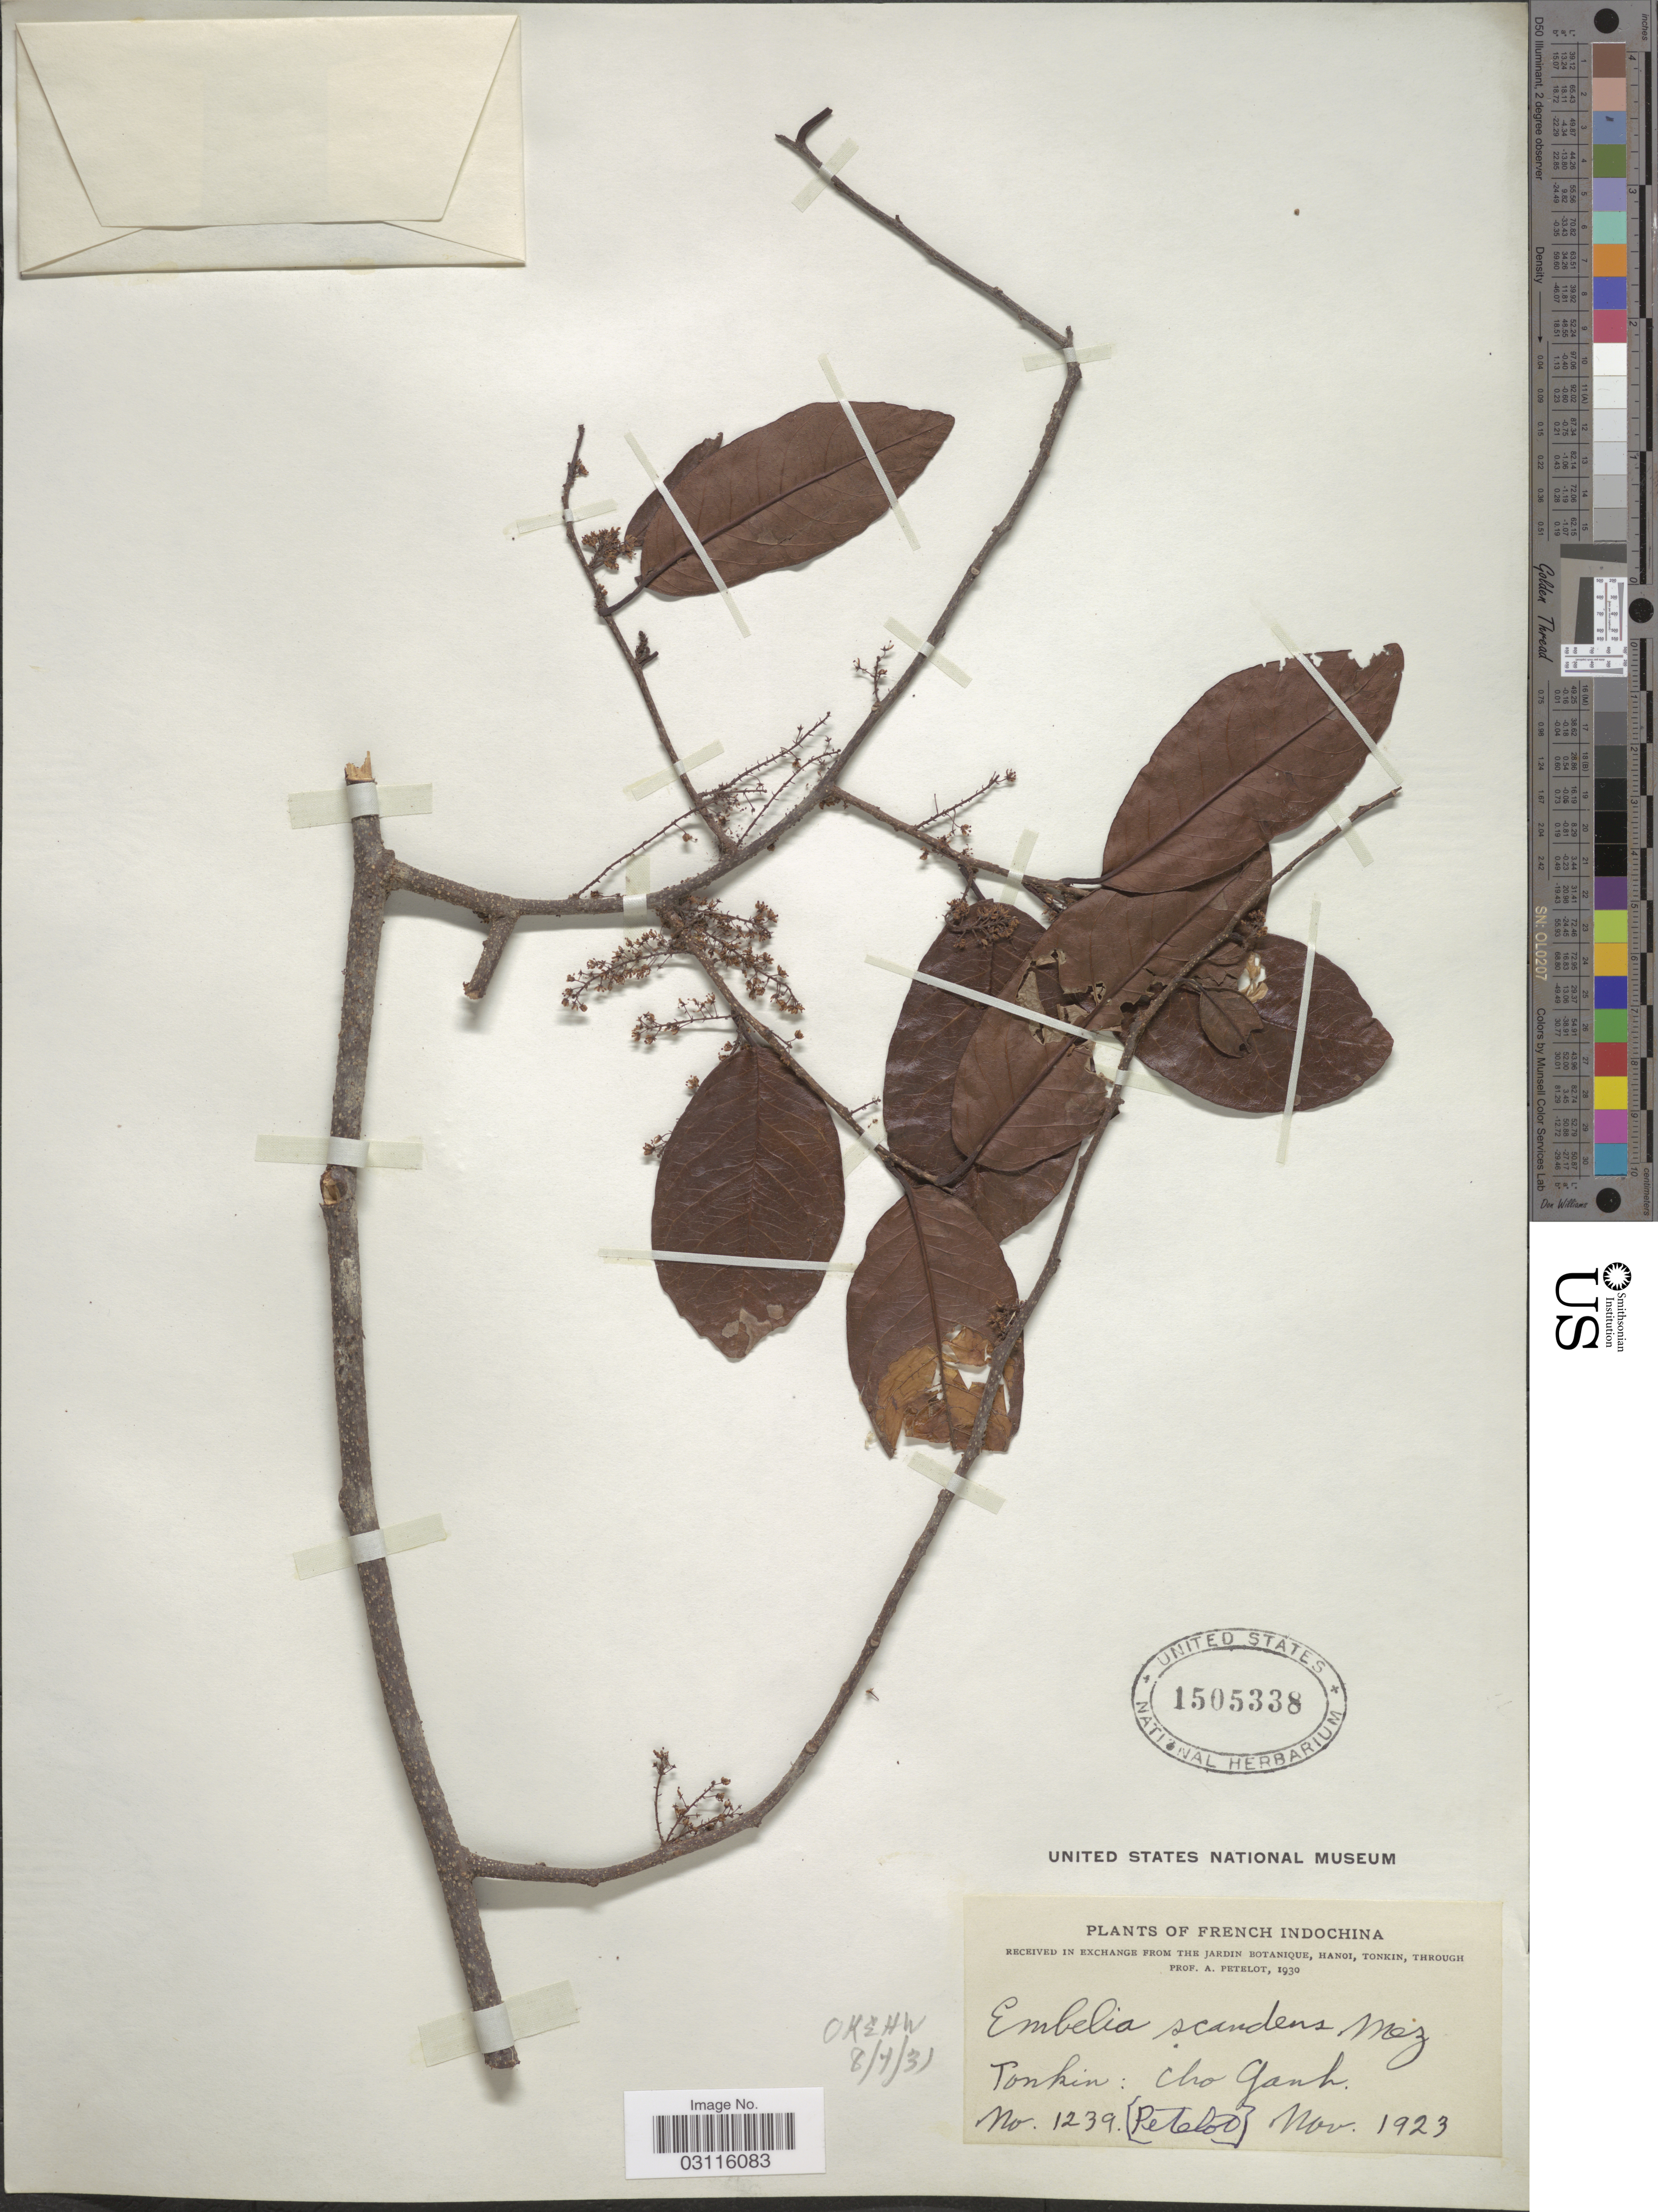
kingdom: Plantae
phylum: Tracheophyta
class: Magnoliopsida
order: Ericales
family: Primulaceae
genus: Embelia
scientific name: Embelia scandens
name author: (Lour.) Mez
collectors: A. Petelot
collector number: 1239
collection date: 1923-11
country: Vietnam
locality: French Indochina, Tonkin: Cho Ganh.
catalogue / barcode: US 1505338